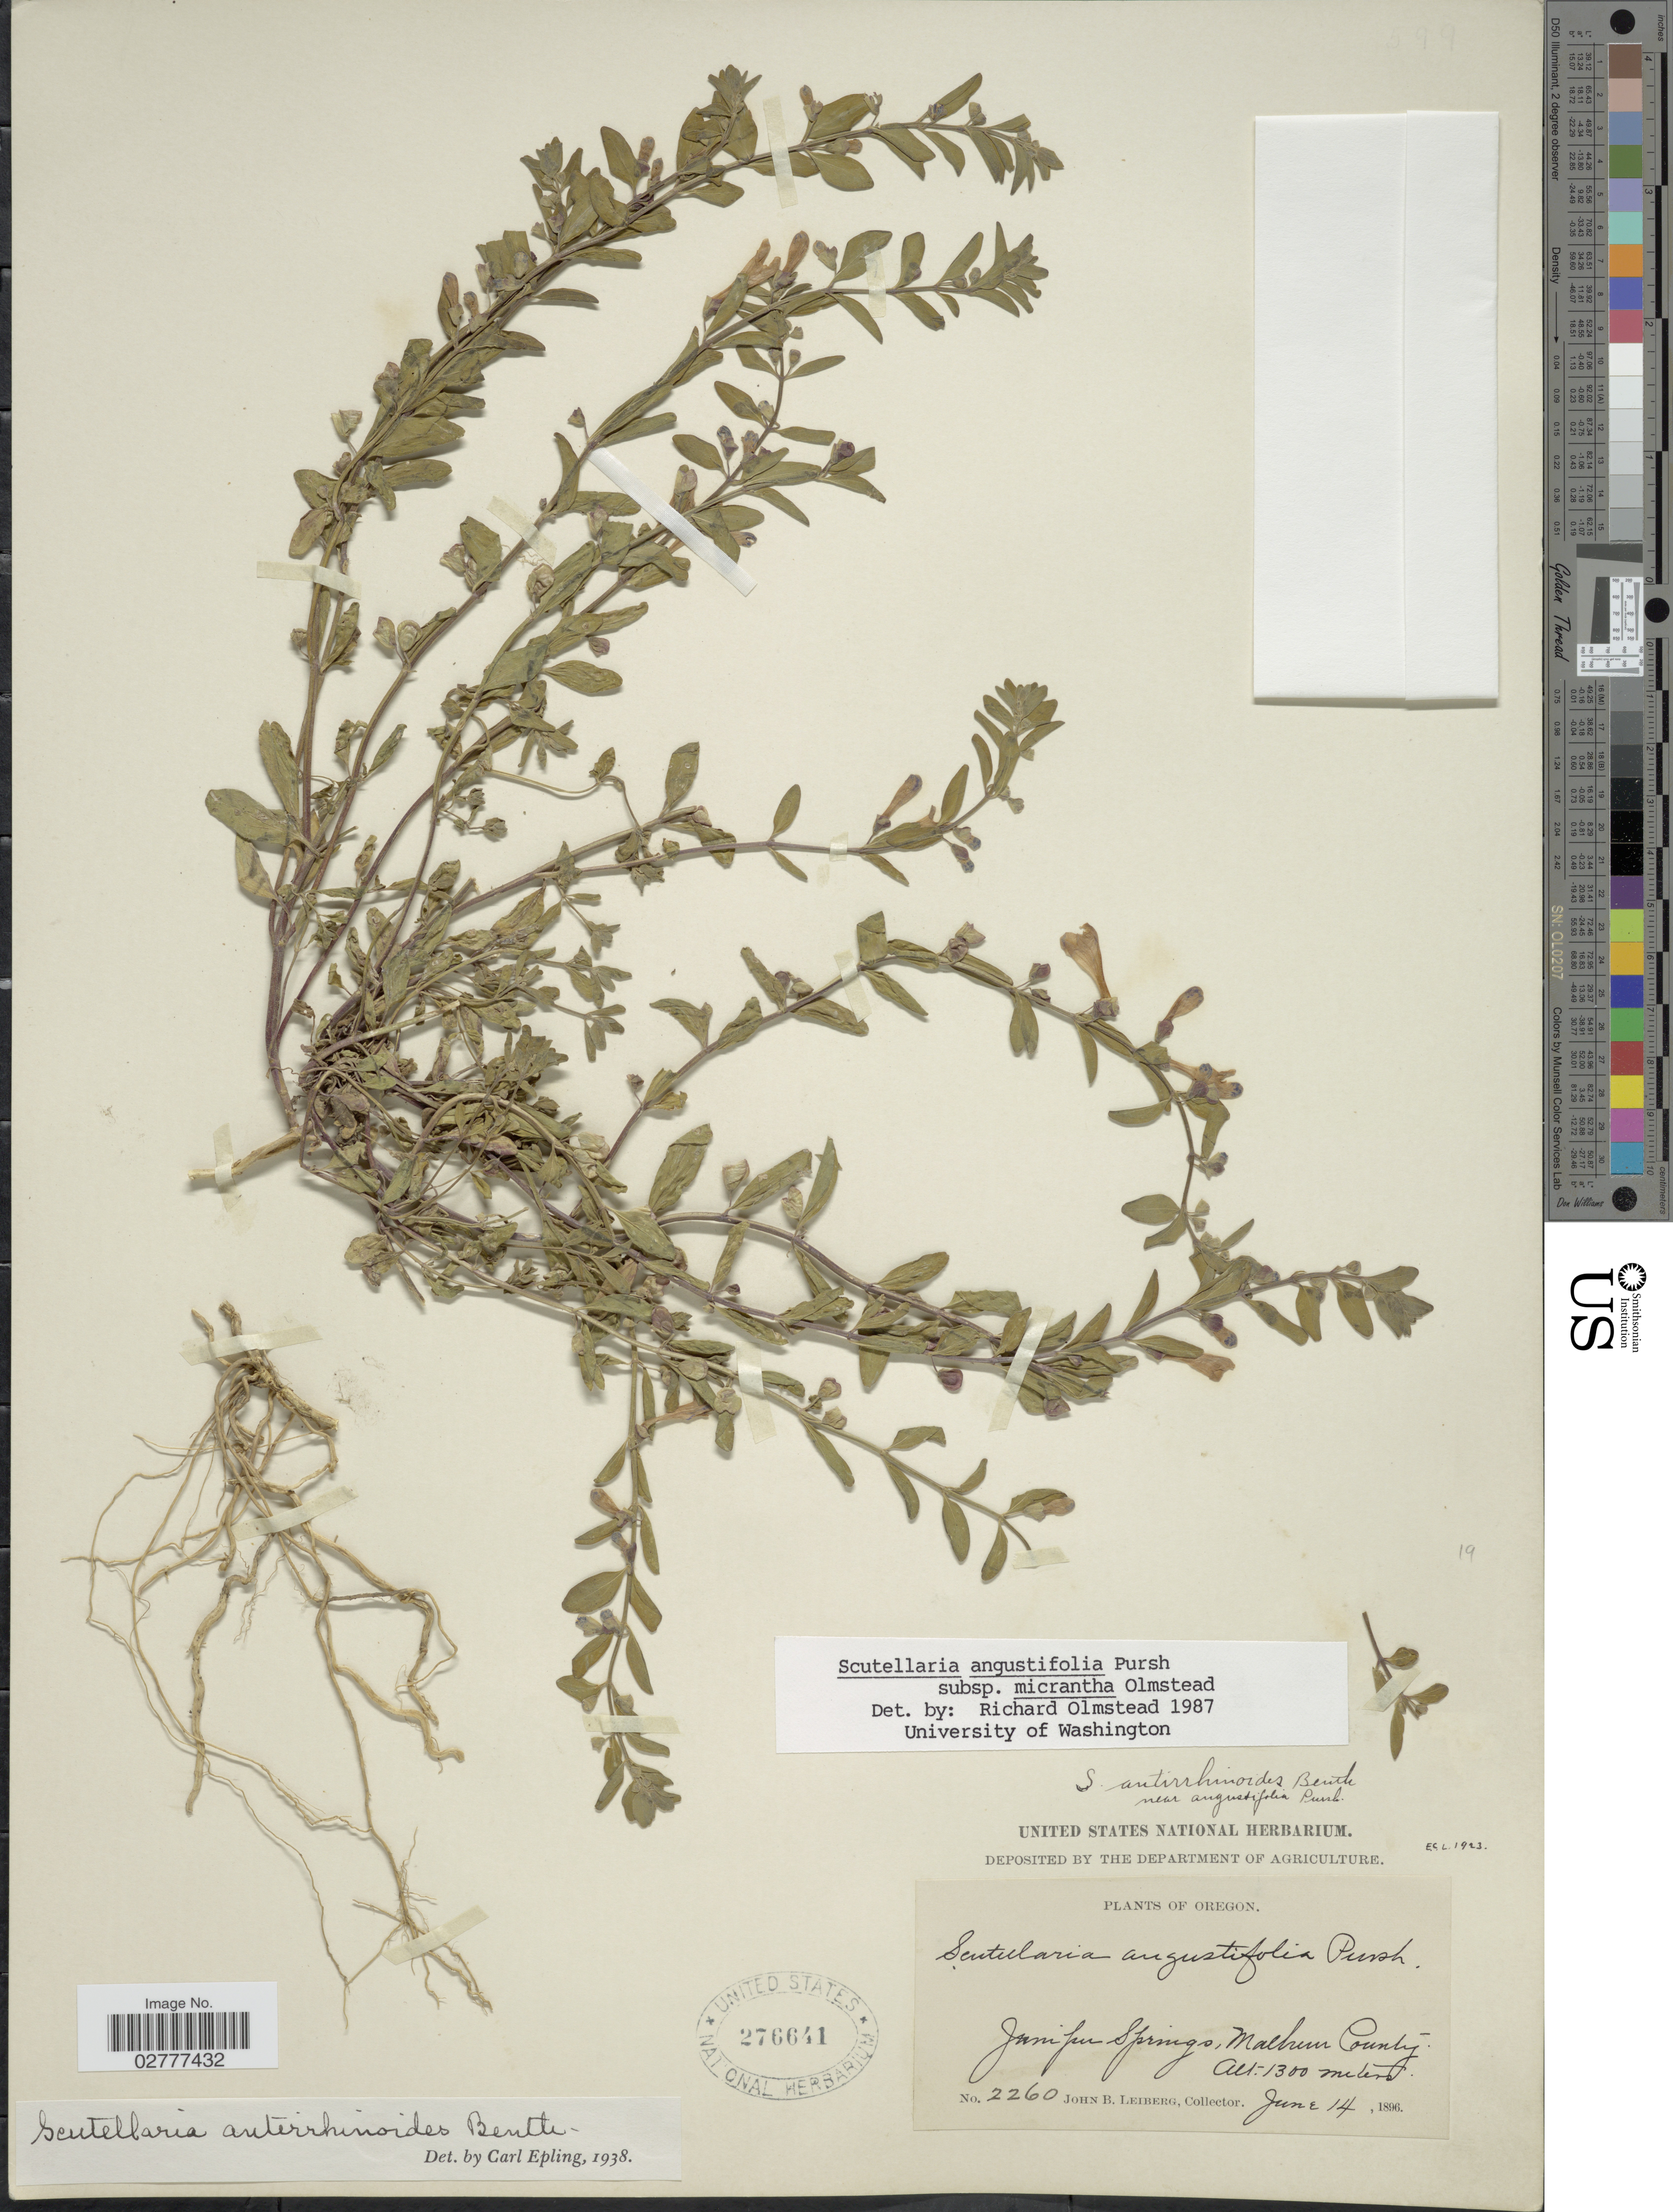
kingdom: Plantae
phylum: Tracheophyta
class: Magnoliopsida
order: Lamiales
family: Lamiaceae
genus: Scutellaria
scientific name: Scutellaria angustifolia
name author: Pursh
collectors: J. B. Leiberg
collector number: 2260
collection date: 1896-06-14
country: United States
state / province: Oregon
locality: Juniper Springs, Malheur County.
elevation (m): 1300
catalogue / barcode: US 276641